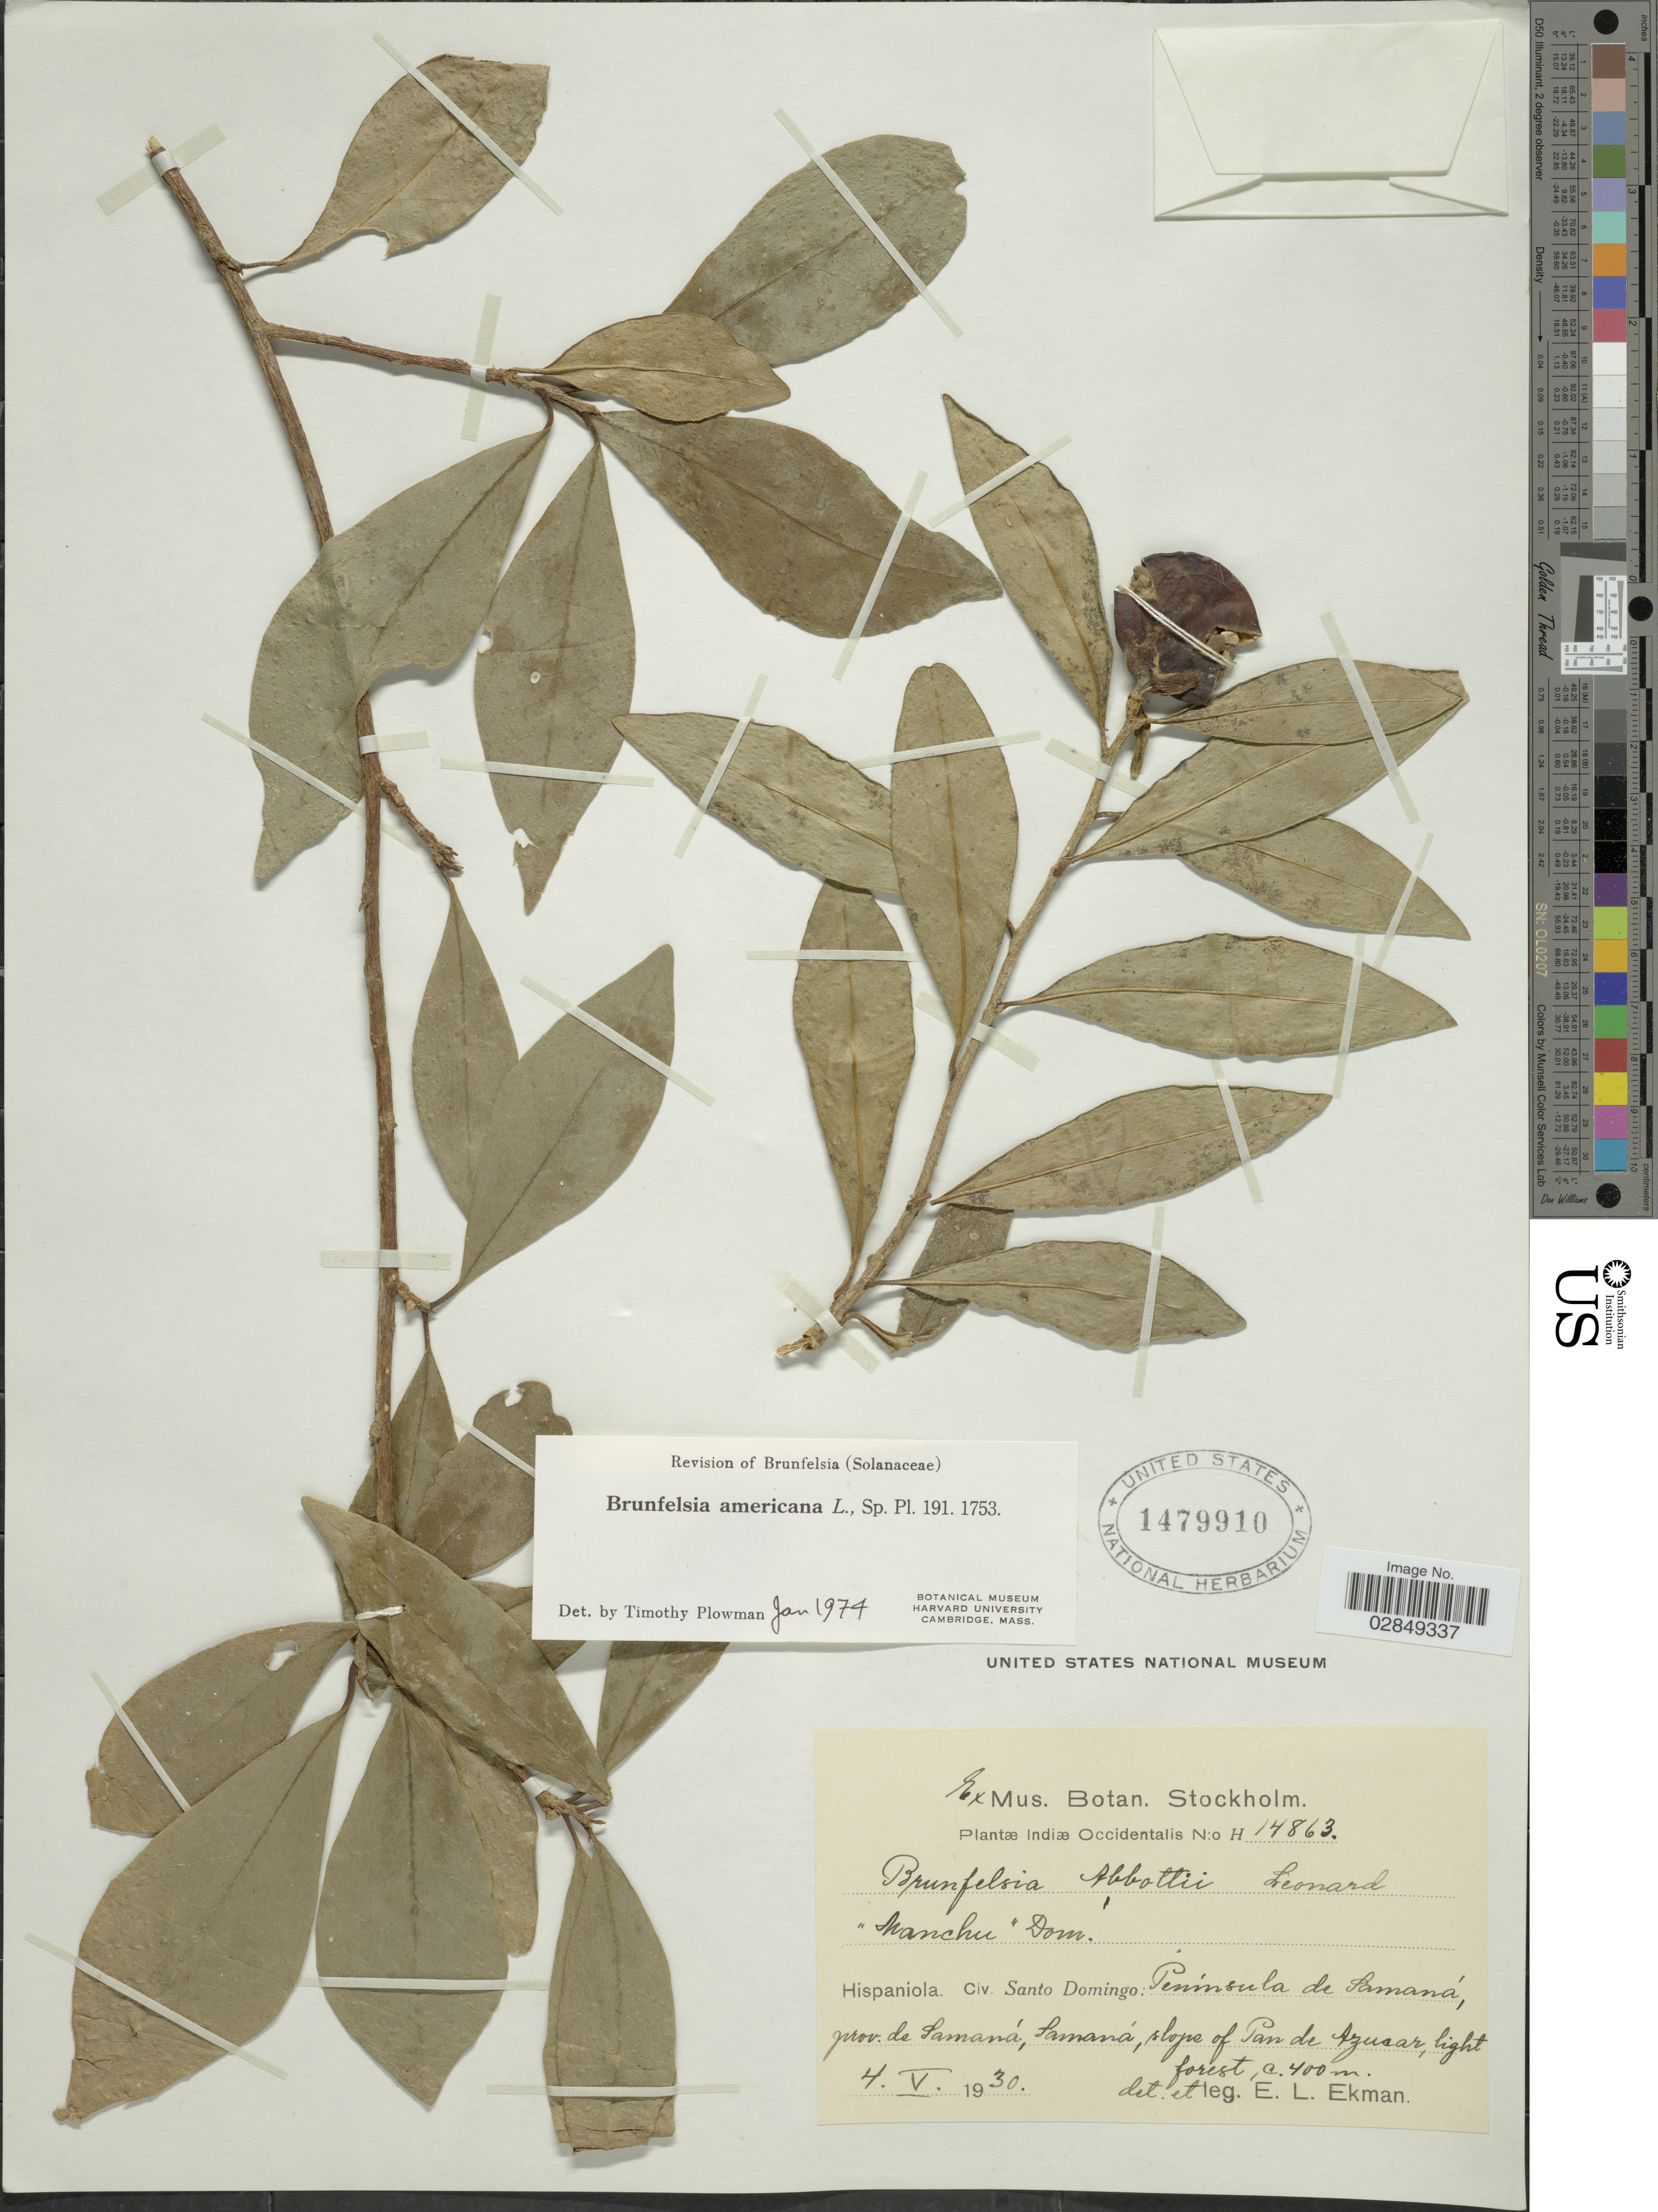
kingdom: Plantae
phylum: Tracheophyta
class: Magnoliopsida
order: Solanales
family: Solanaceae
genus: Brunfelsia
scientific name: Brunfelsia americana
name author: L.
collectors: E. L. Ekman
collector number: H14863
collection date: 1930-05-04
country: Dominican Republic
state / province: Samaná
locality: Indiæ Occidentalis. Hispaniola. Civ. Santo Domingo: Peninsula de Samaná, prov. de Samaná. Samaná, slope of Pan de Azucar.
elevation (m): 400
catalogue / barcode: US 1479910